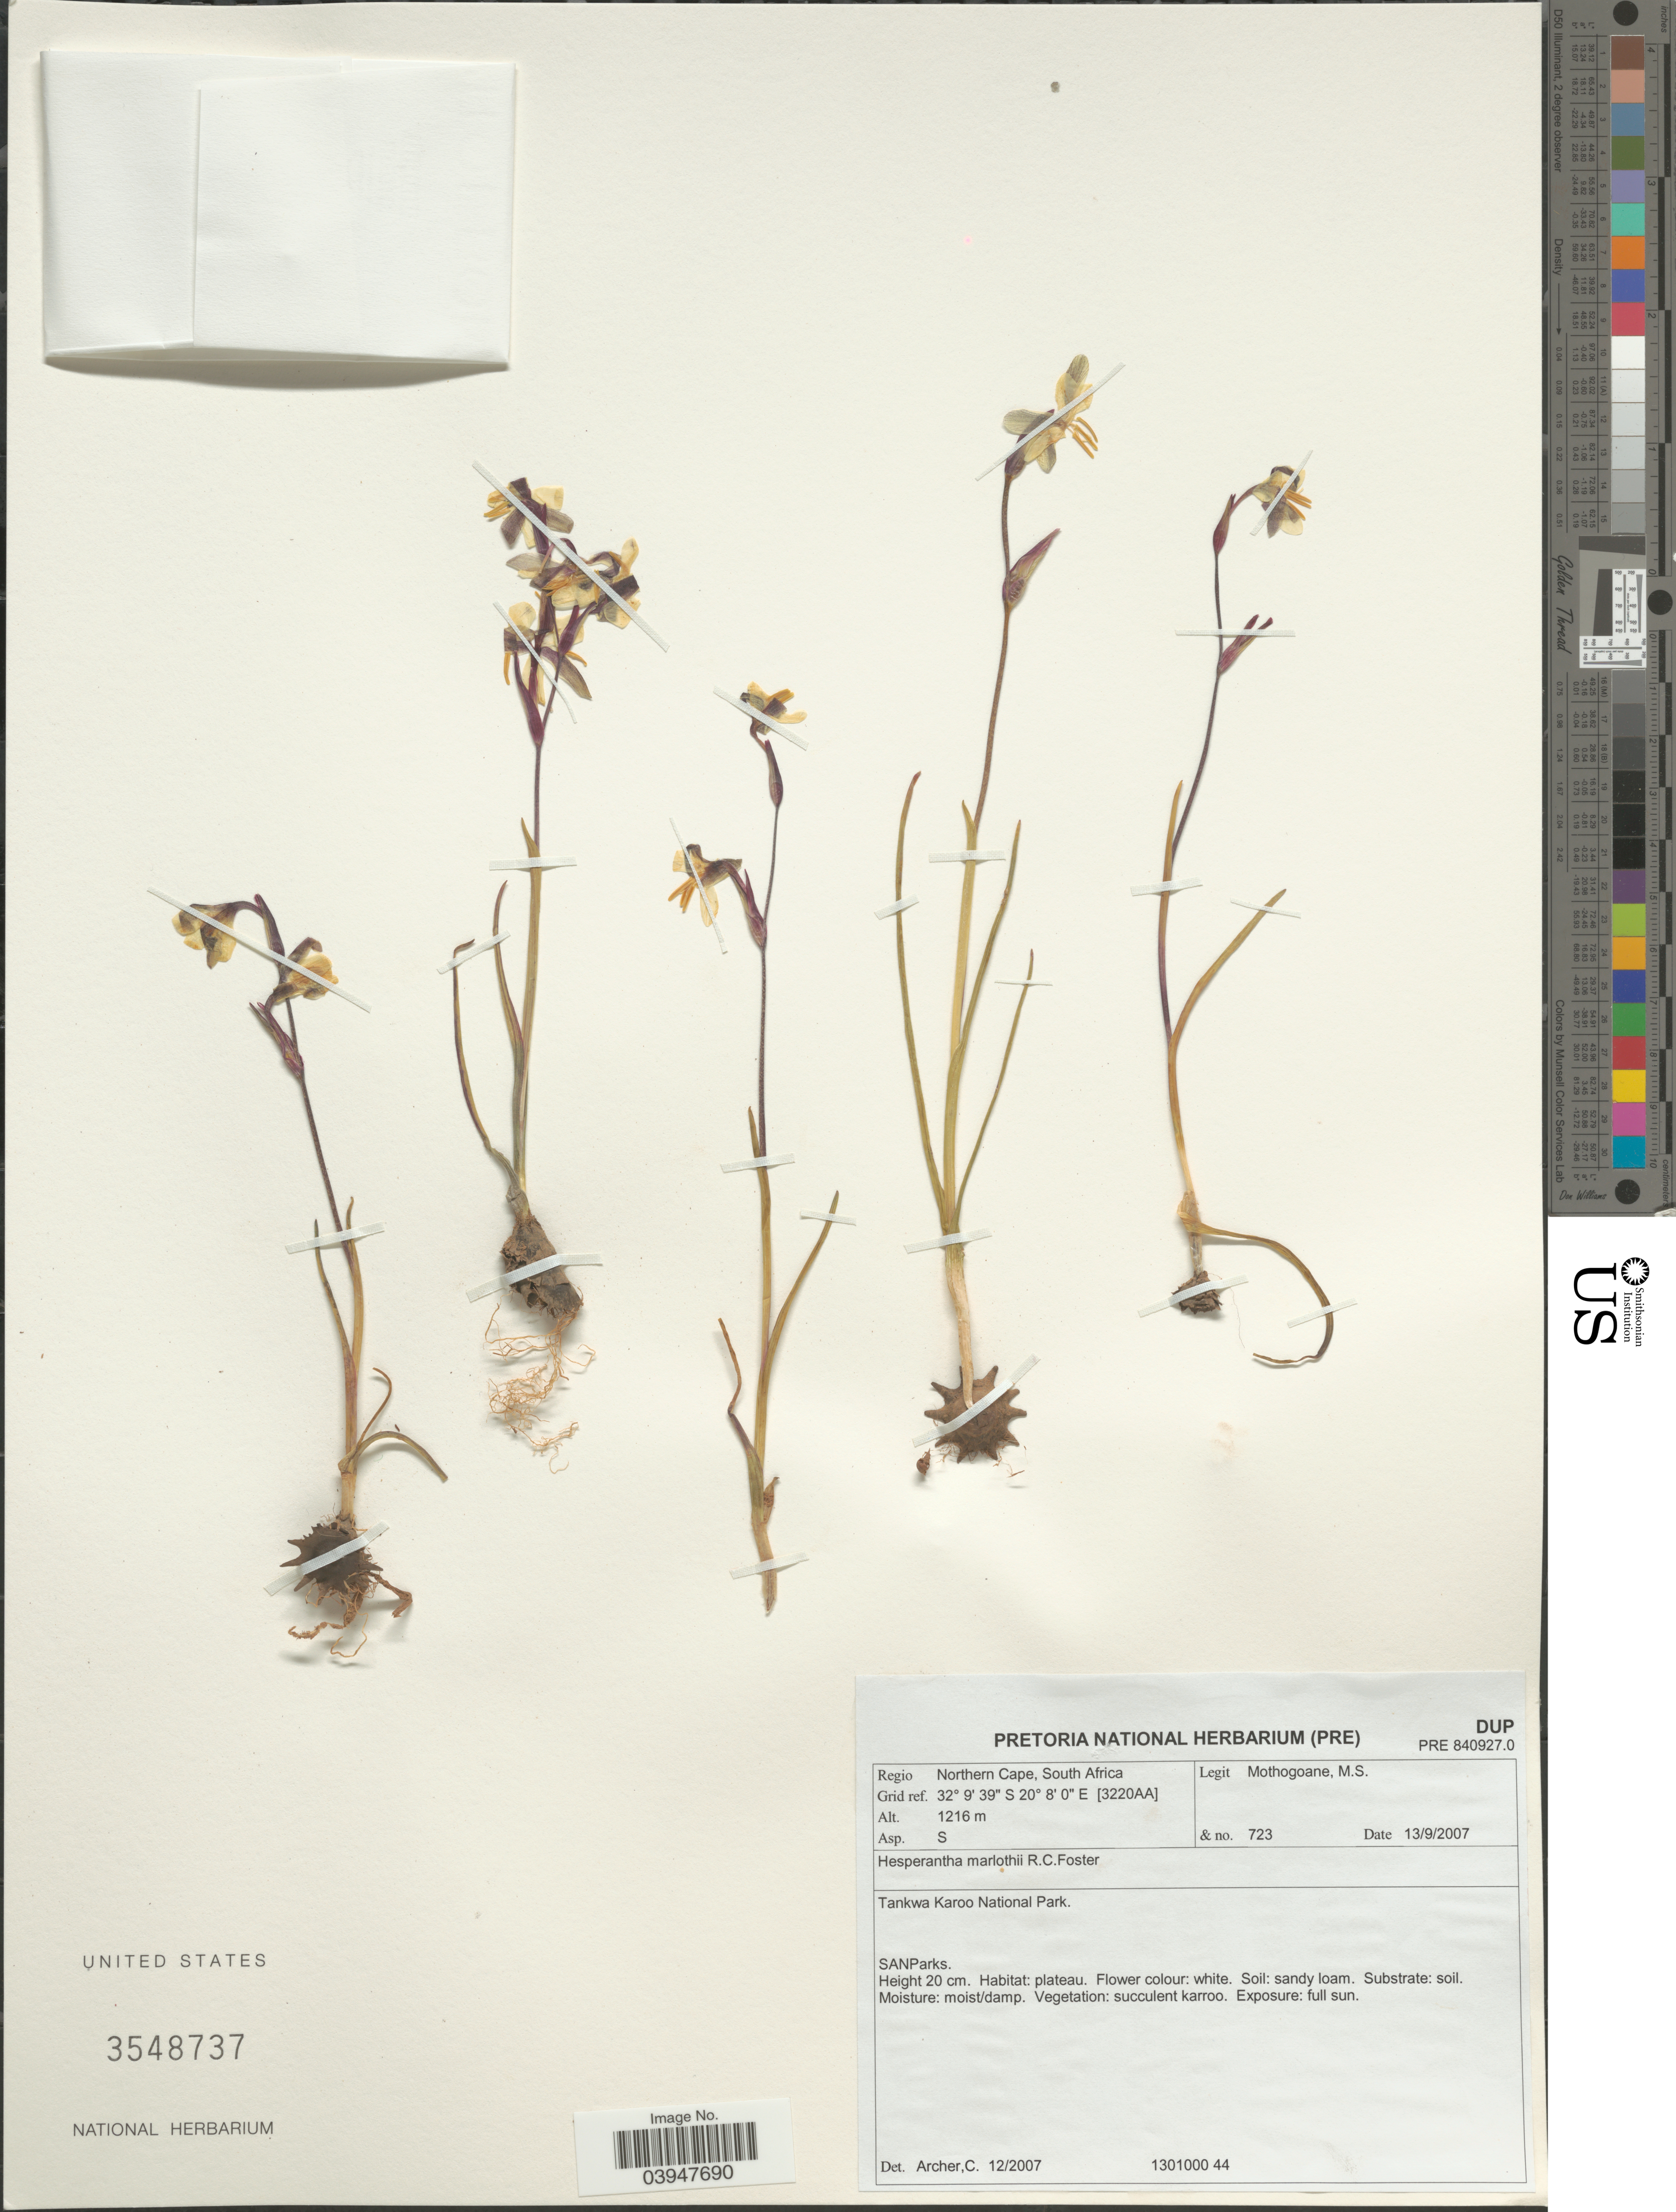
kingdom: Plantae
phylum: Tracheophyta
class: Liliopsida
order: Asparagales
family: Iridaceae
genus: Hesperantha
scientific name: Hesperantha marlothii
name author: R.C. Foster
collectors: M. Mothogoane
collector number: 723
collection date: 2007-09-13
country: South Africa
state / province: Northern Cape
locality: Regio Northern Cape, South Africa. Grid ref. [3220AA]. Asp. S. Tankwa Karoo National Park. SANParks.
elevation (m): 1216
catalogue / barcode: US 3548737